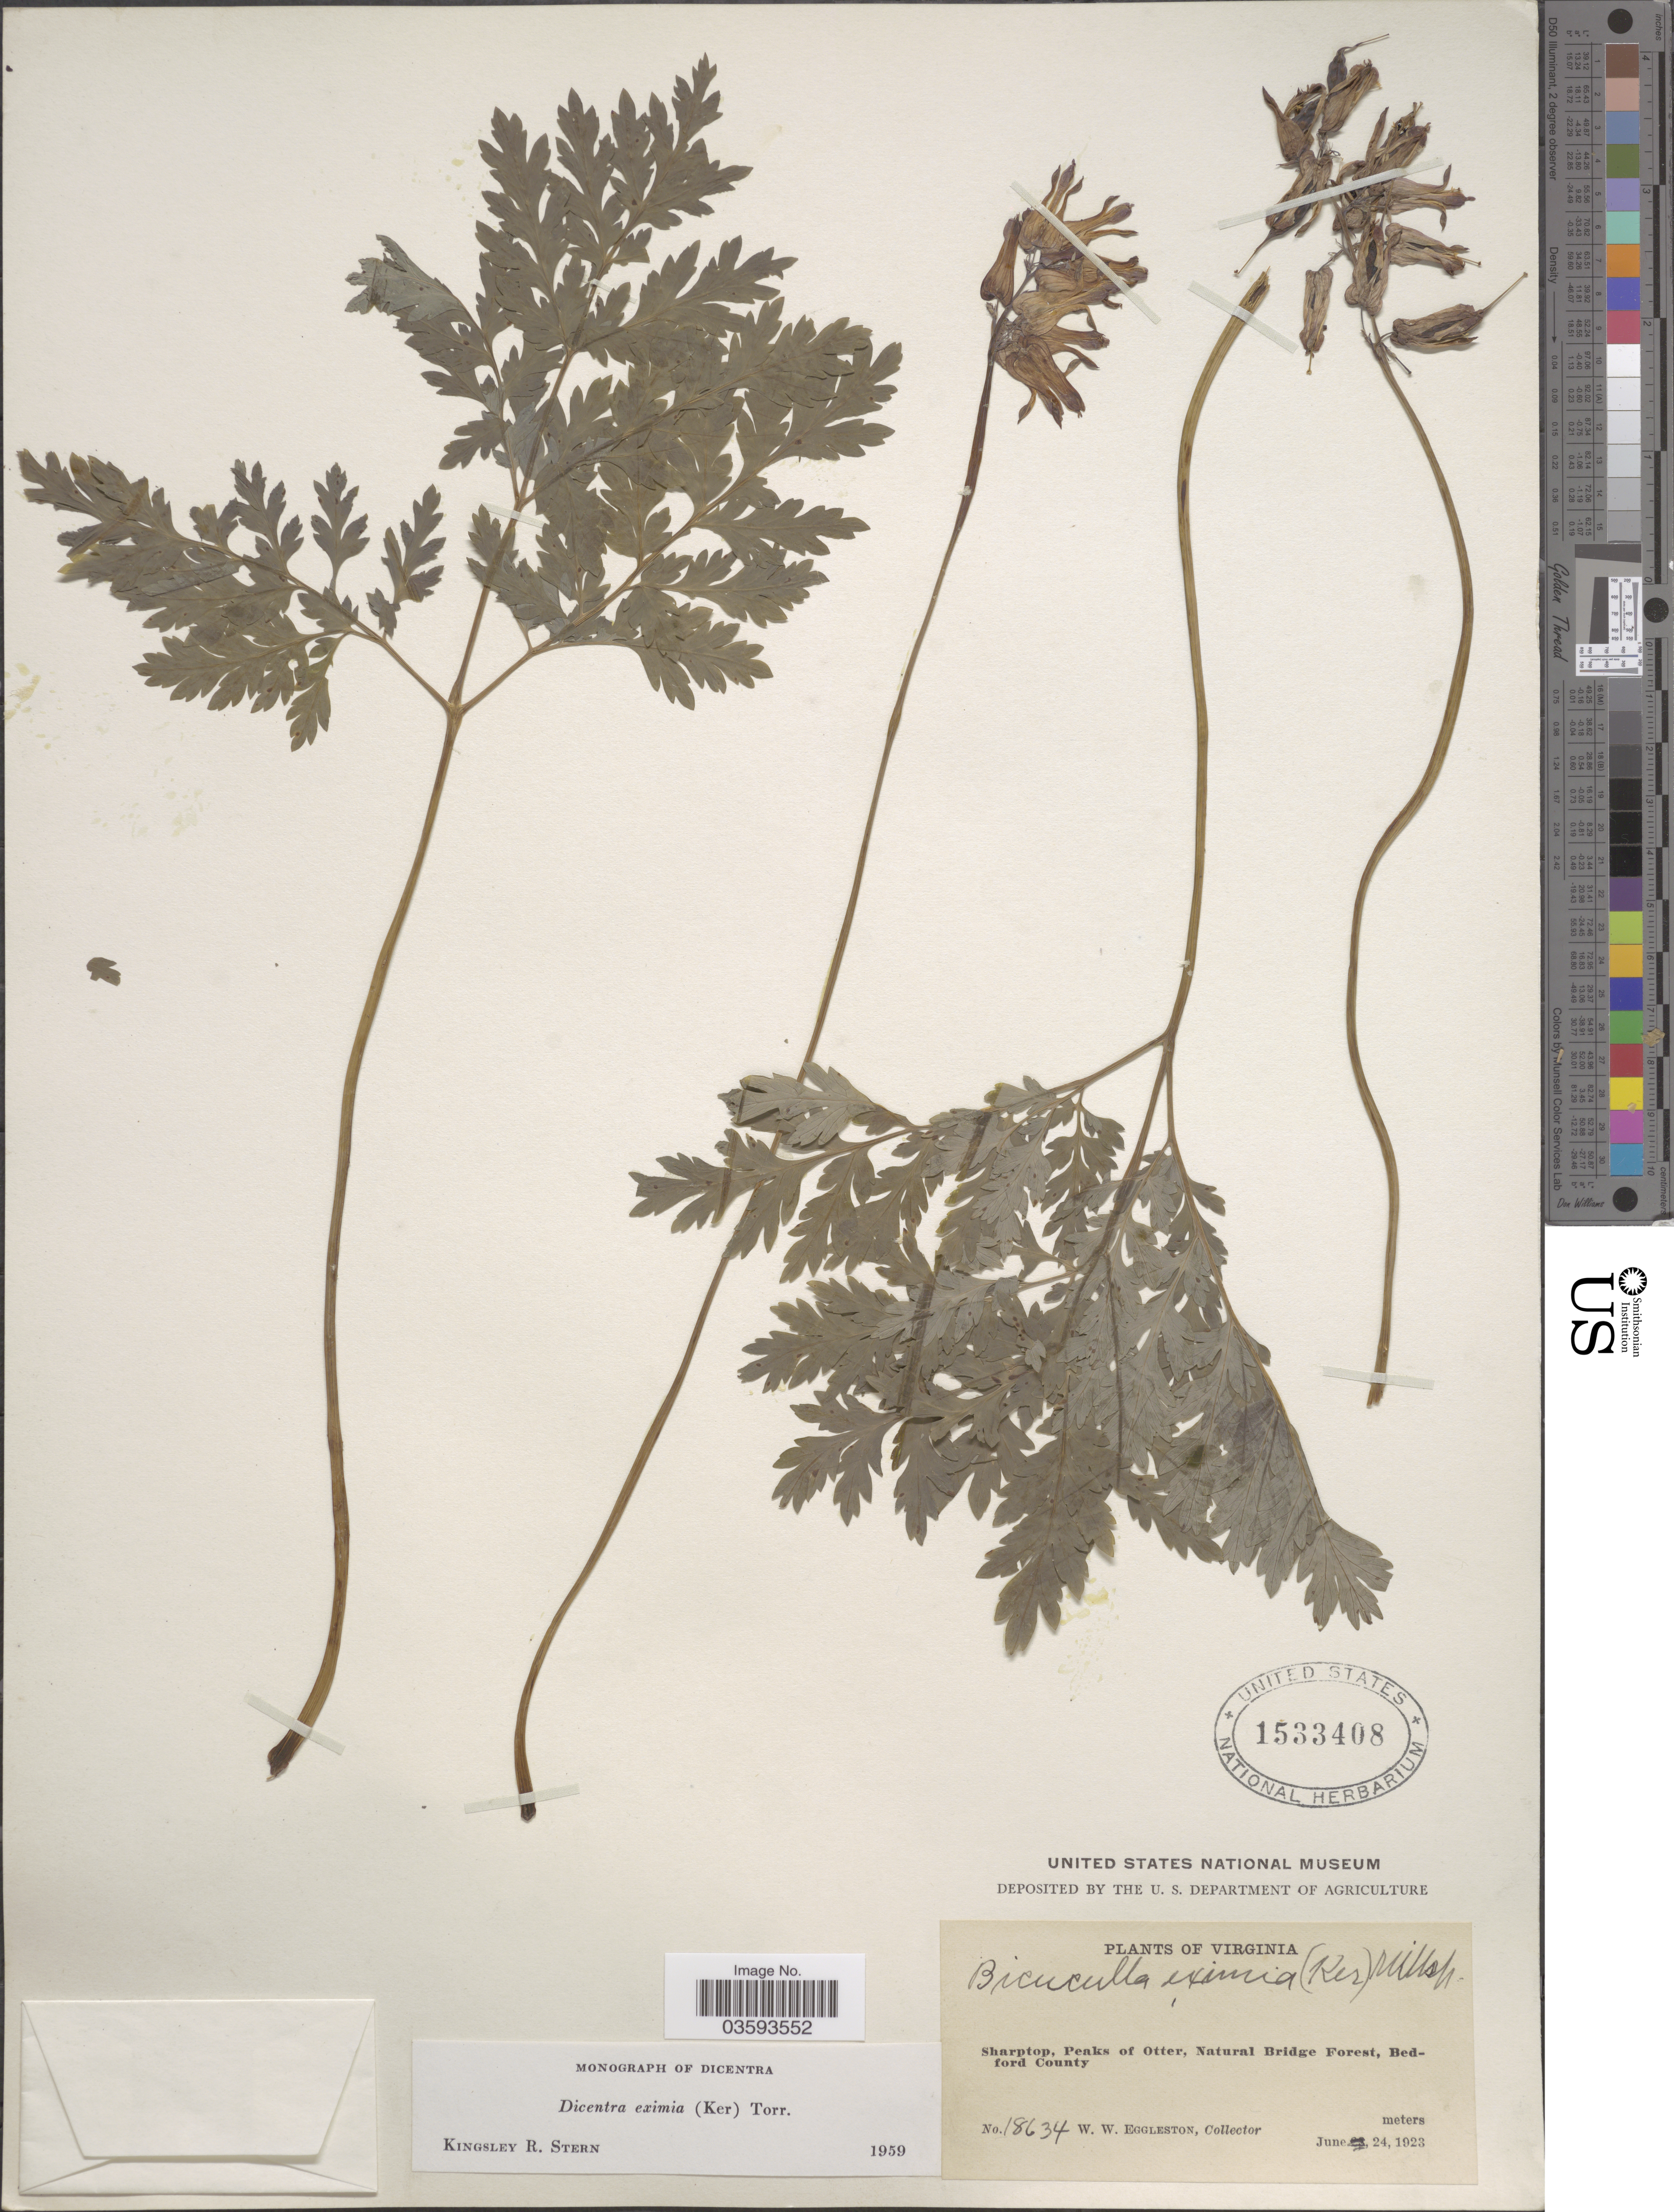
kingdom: Plantae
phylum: Tracheophyta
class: Magnoliopsida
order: Ranunculales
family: Papaveraceae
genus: Dicentra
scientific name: Dicentra eximia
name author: (Ker Gawl.) Torr.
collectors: W. W. Eggleston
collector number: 18634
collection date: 1923-06-24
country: United States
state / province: Virginia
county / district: Bedford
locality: Sharptop, Peaks of Otter, Natural Bridge Forest, Bedford County.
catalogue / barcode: US 1533408